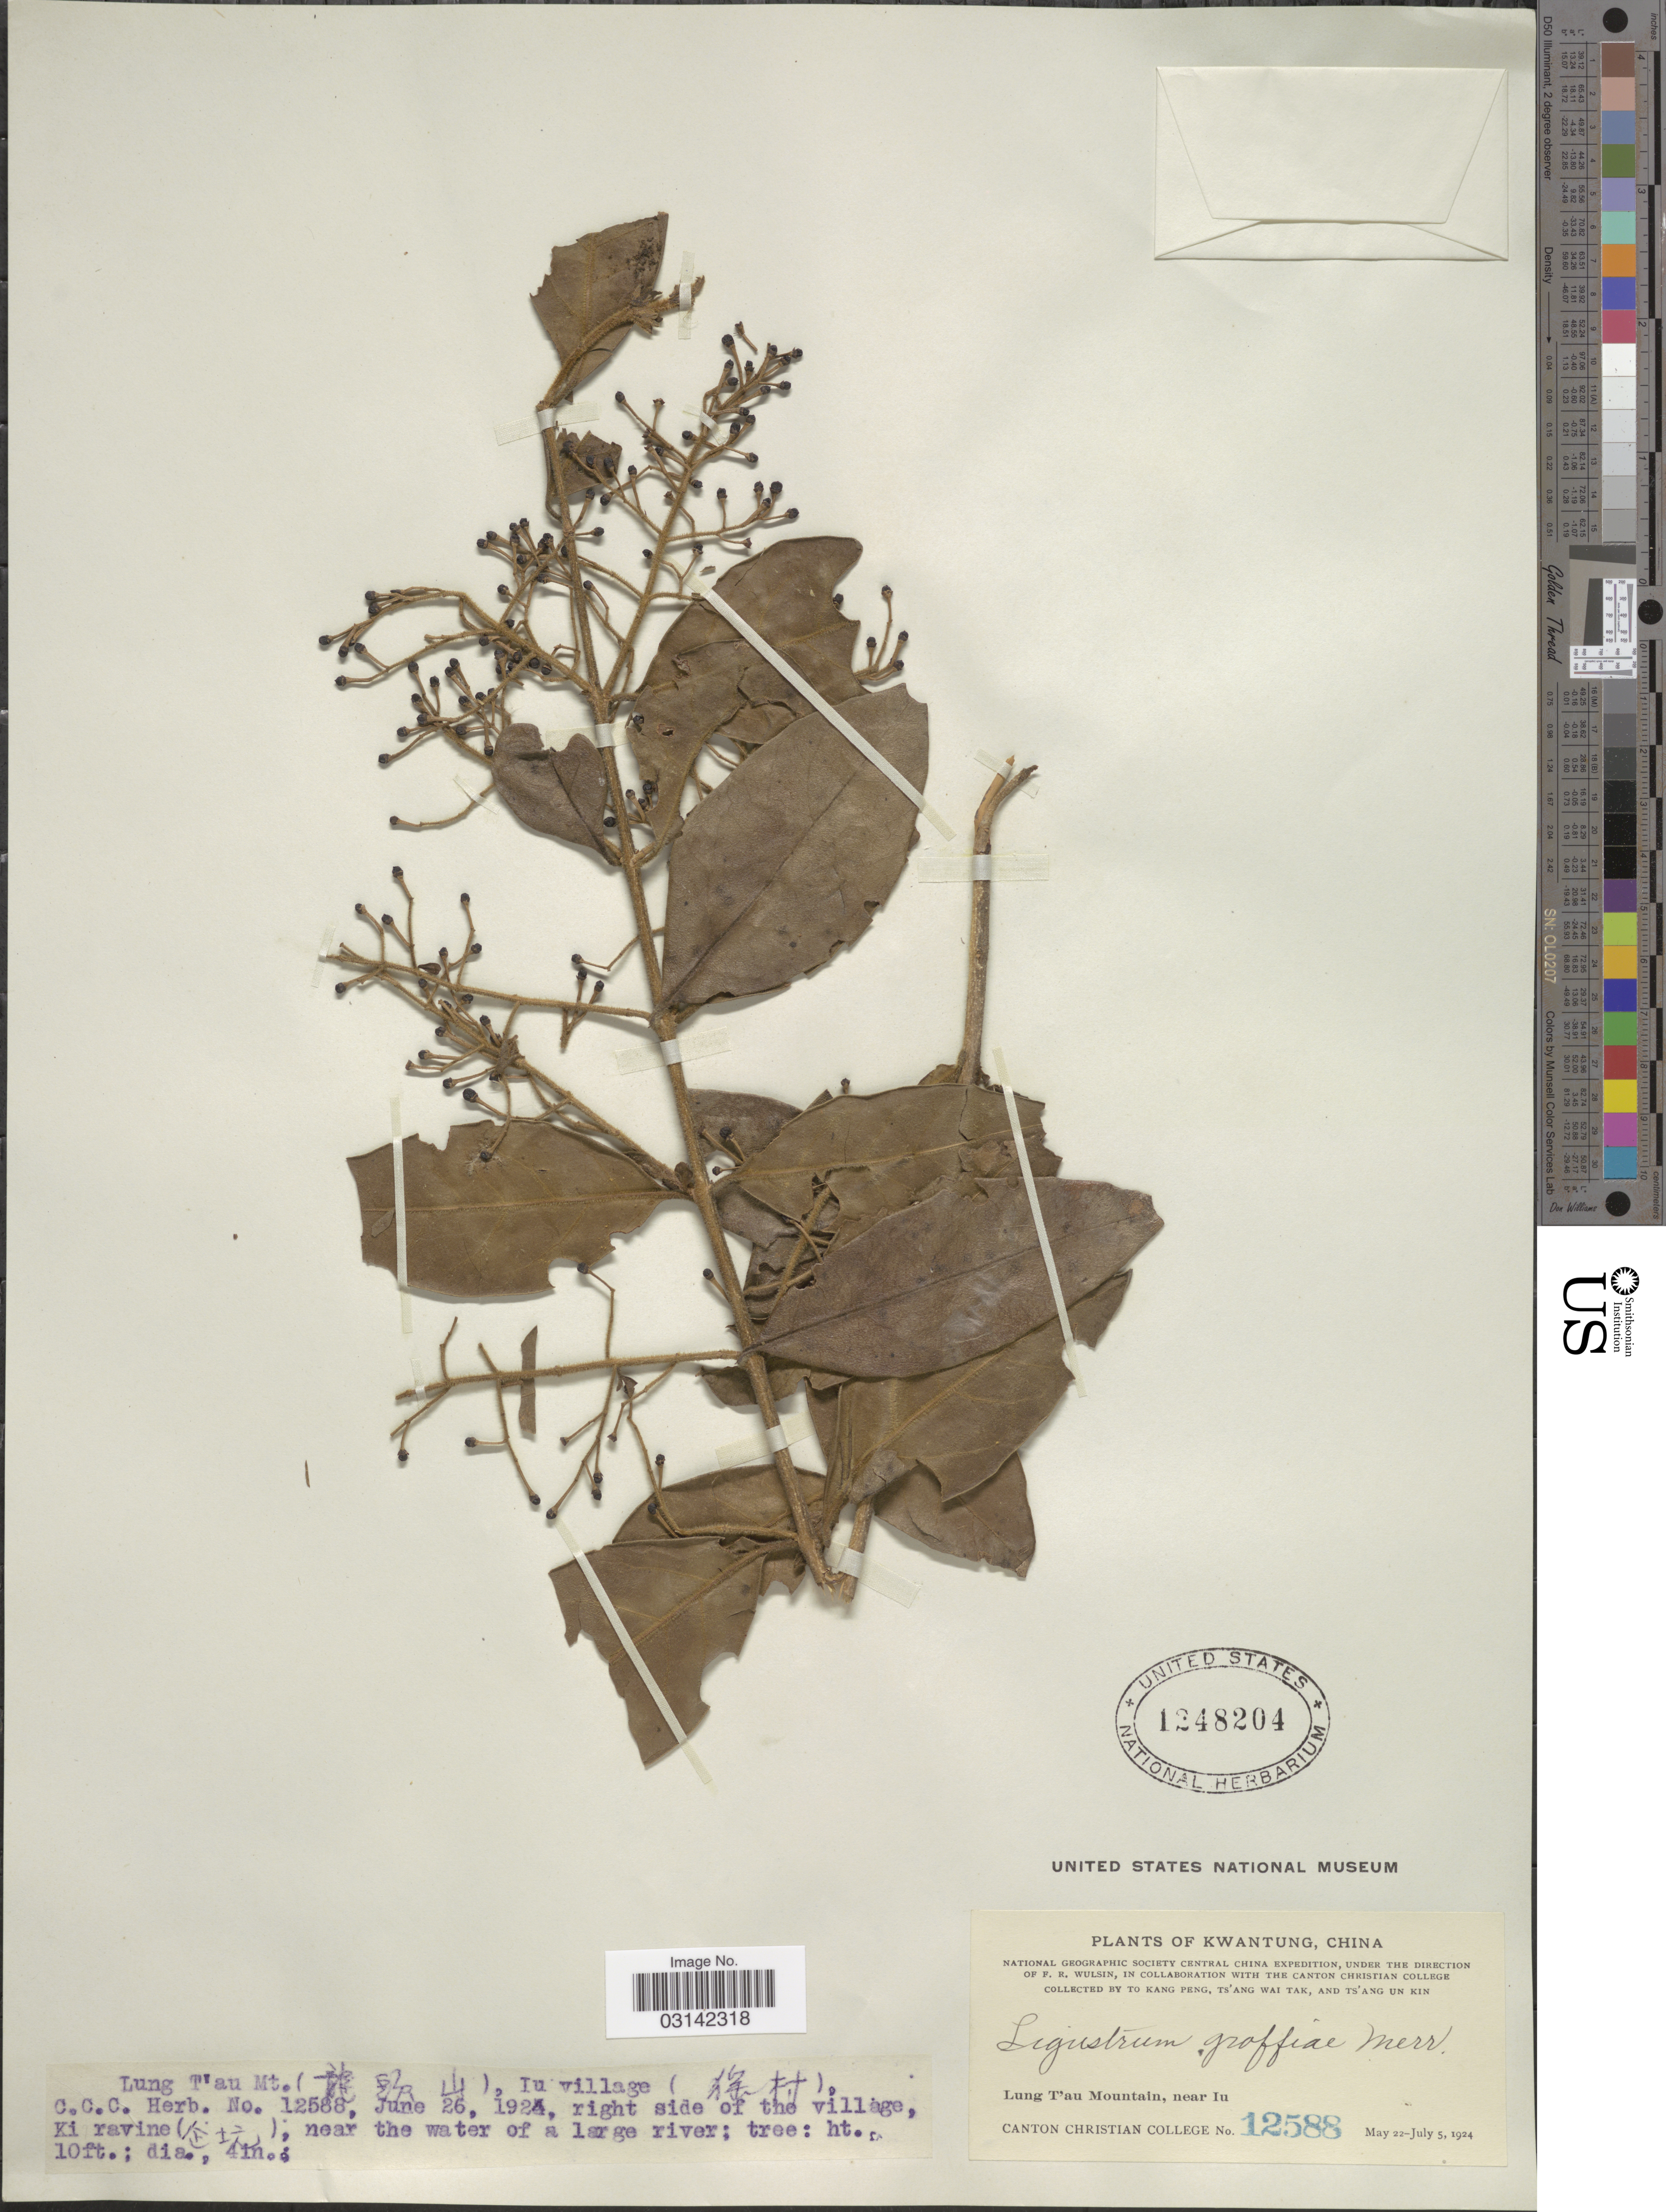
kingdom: Plantae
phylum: Tracheophyta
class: Magnoliopsida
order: Lamiales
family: Oleaceae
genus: Ligustrum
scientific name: Ligustrum groffiae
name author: Merr.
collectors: To Kang P'eng, W. T. Tsang & Ts' Ang Un Kin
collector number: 12588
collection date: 1924-06-26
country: China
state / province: Guangdong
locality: Kwangtung. Lung T'au Mountain, near Iu. Iu village, right side of the village, Ki ravine; near the water of a large river.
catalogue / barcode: US 1248204